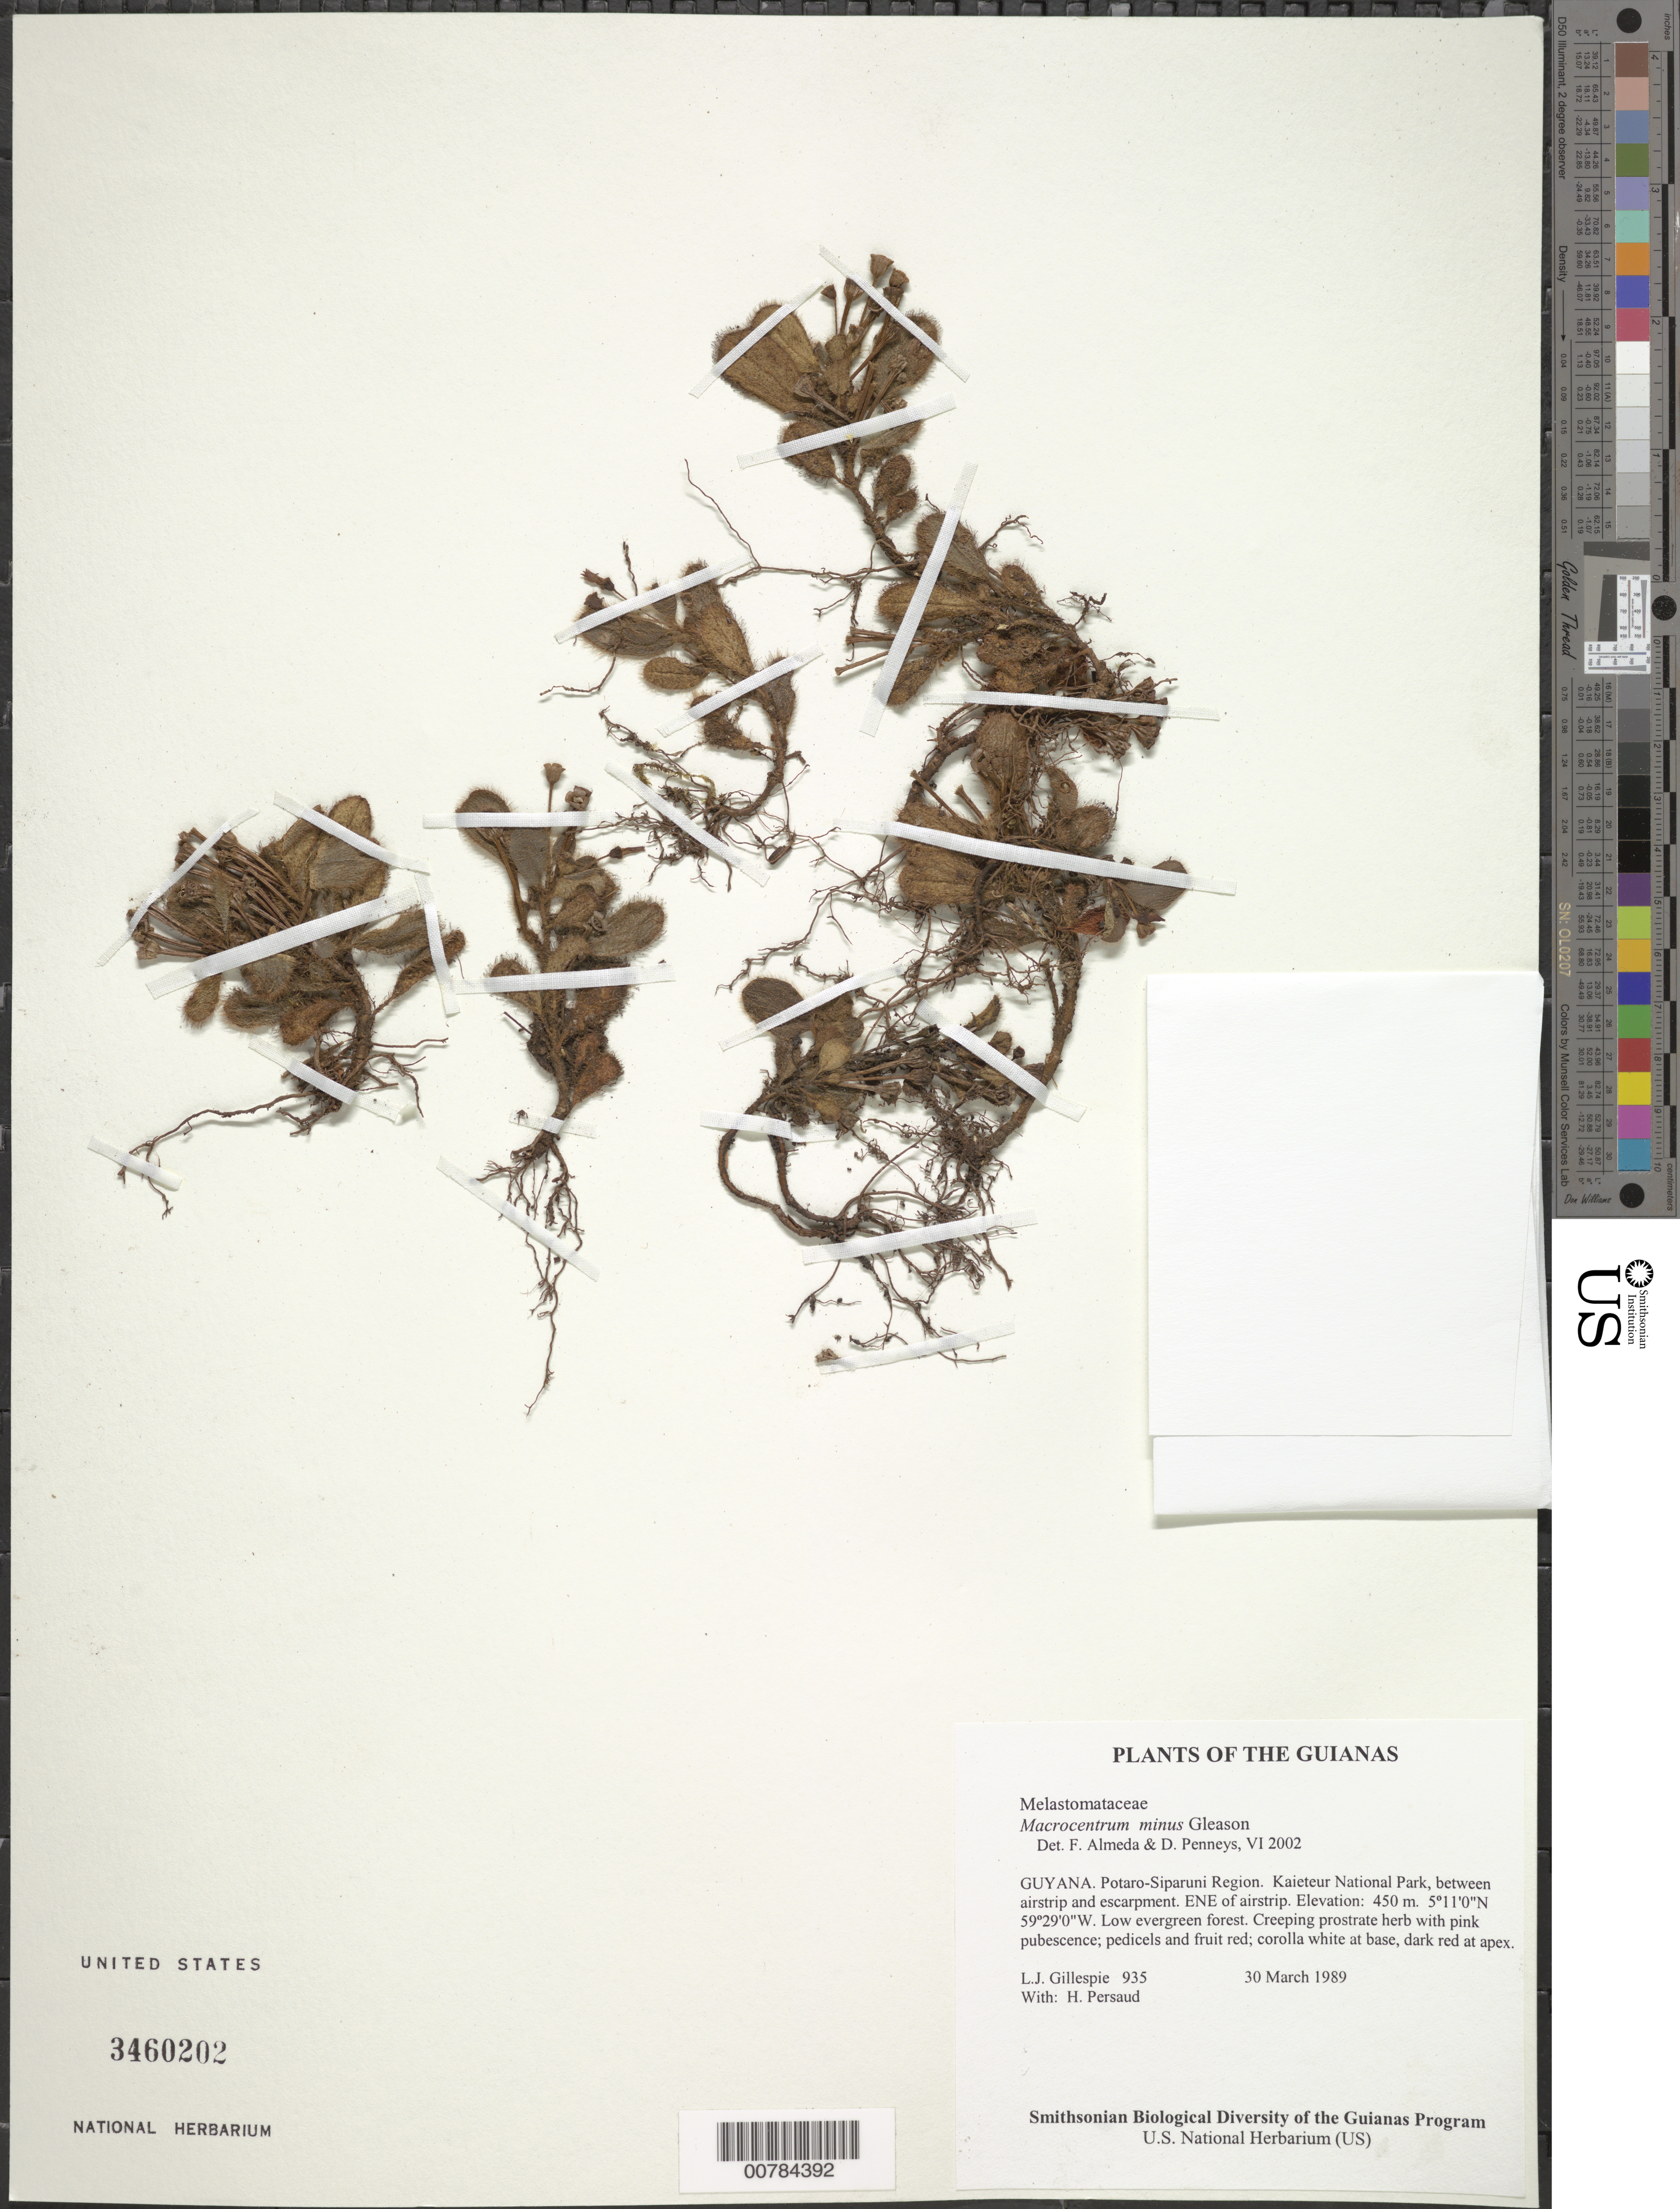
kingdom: Plantae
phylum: Tracheophyta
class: Magnoliopsida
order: Myrtales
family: Melastomataceae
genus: Macrocentrum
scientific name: Macrocentrum vestitum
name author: Sandwith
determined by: Michelangeli, F. A.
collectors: L. J. Gillespie & H. Persaud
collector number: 935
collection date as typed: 30 March 1989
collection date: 1989-03-30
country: Guyana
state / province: Potaro-Siparuni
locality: Kaieteur National Park, between airstrip and escarpment. ENE of airstrip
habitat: Low evergreen forest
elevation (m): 450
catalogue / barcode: US 3460202